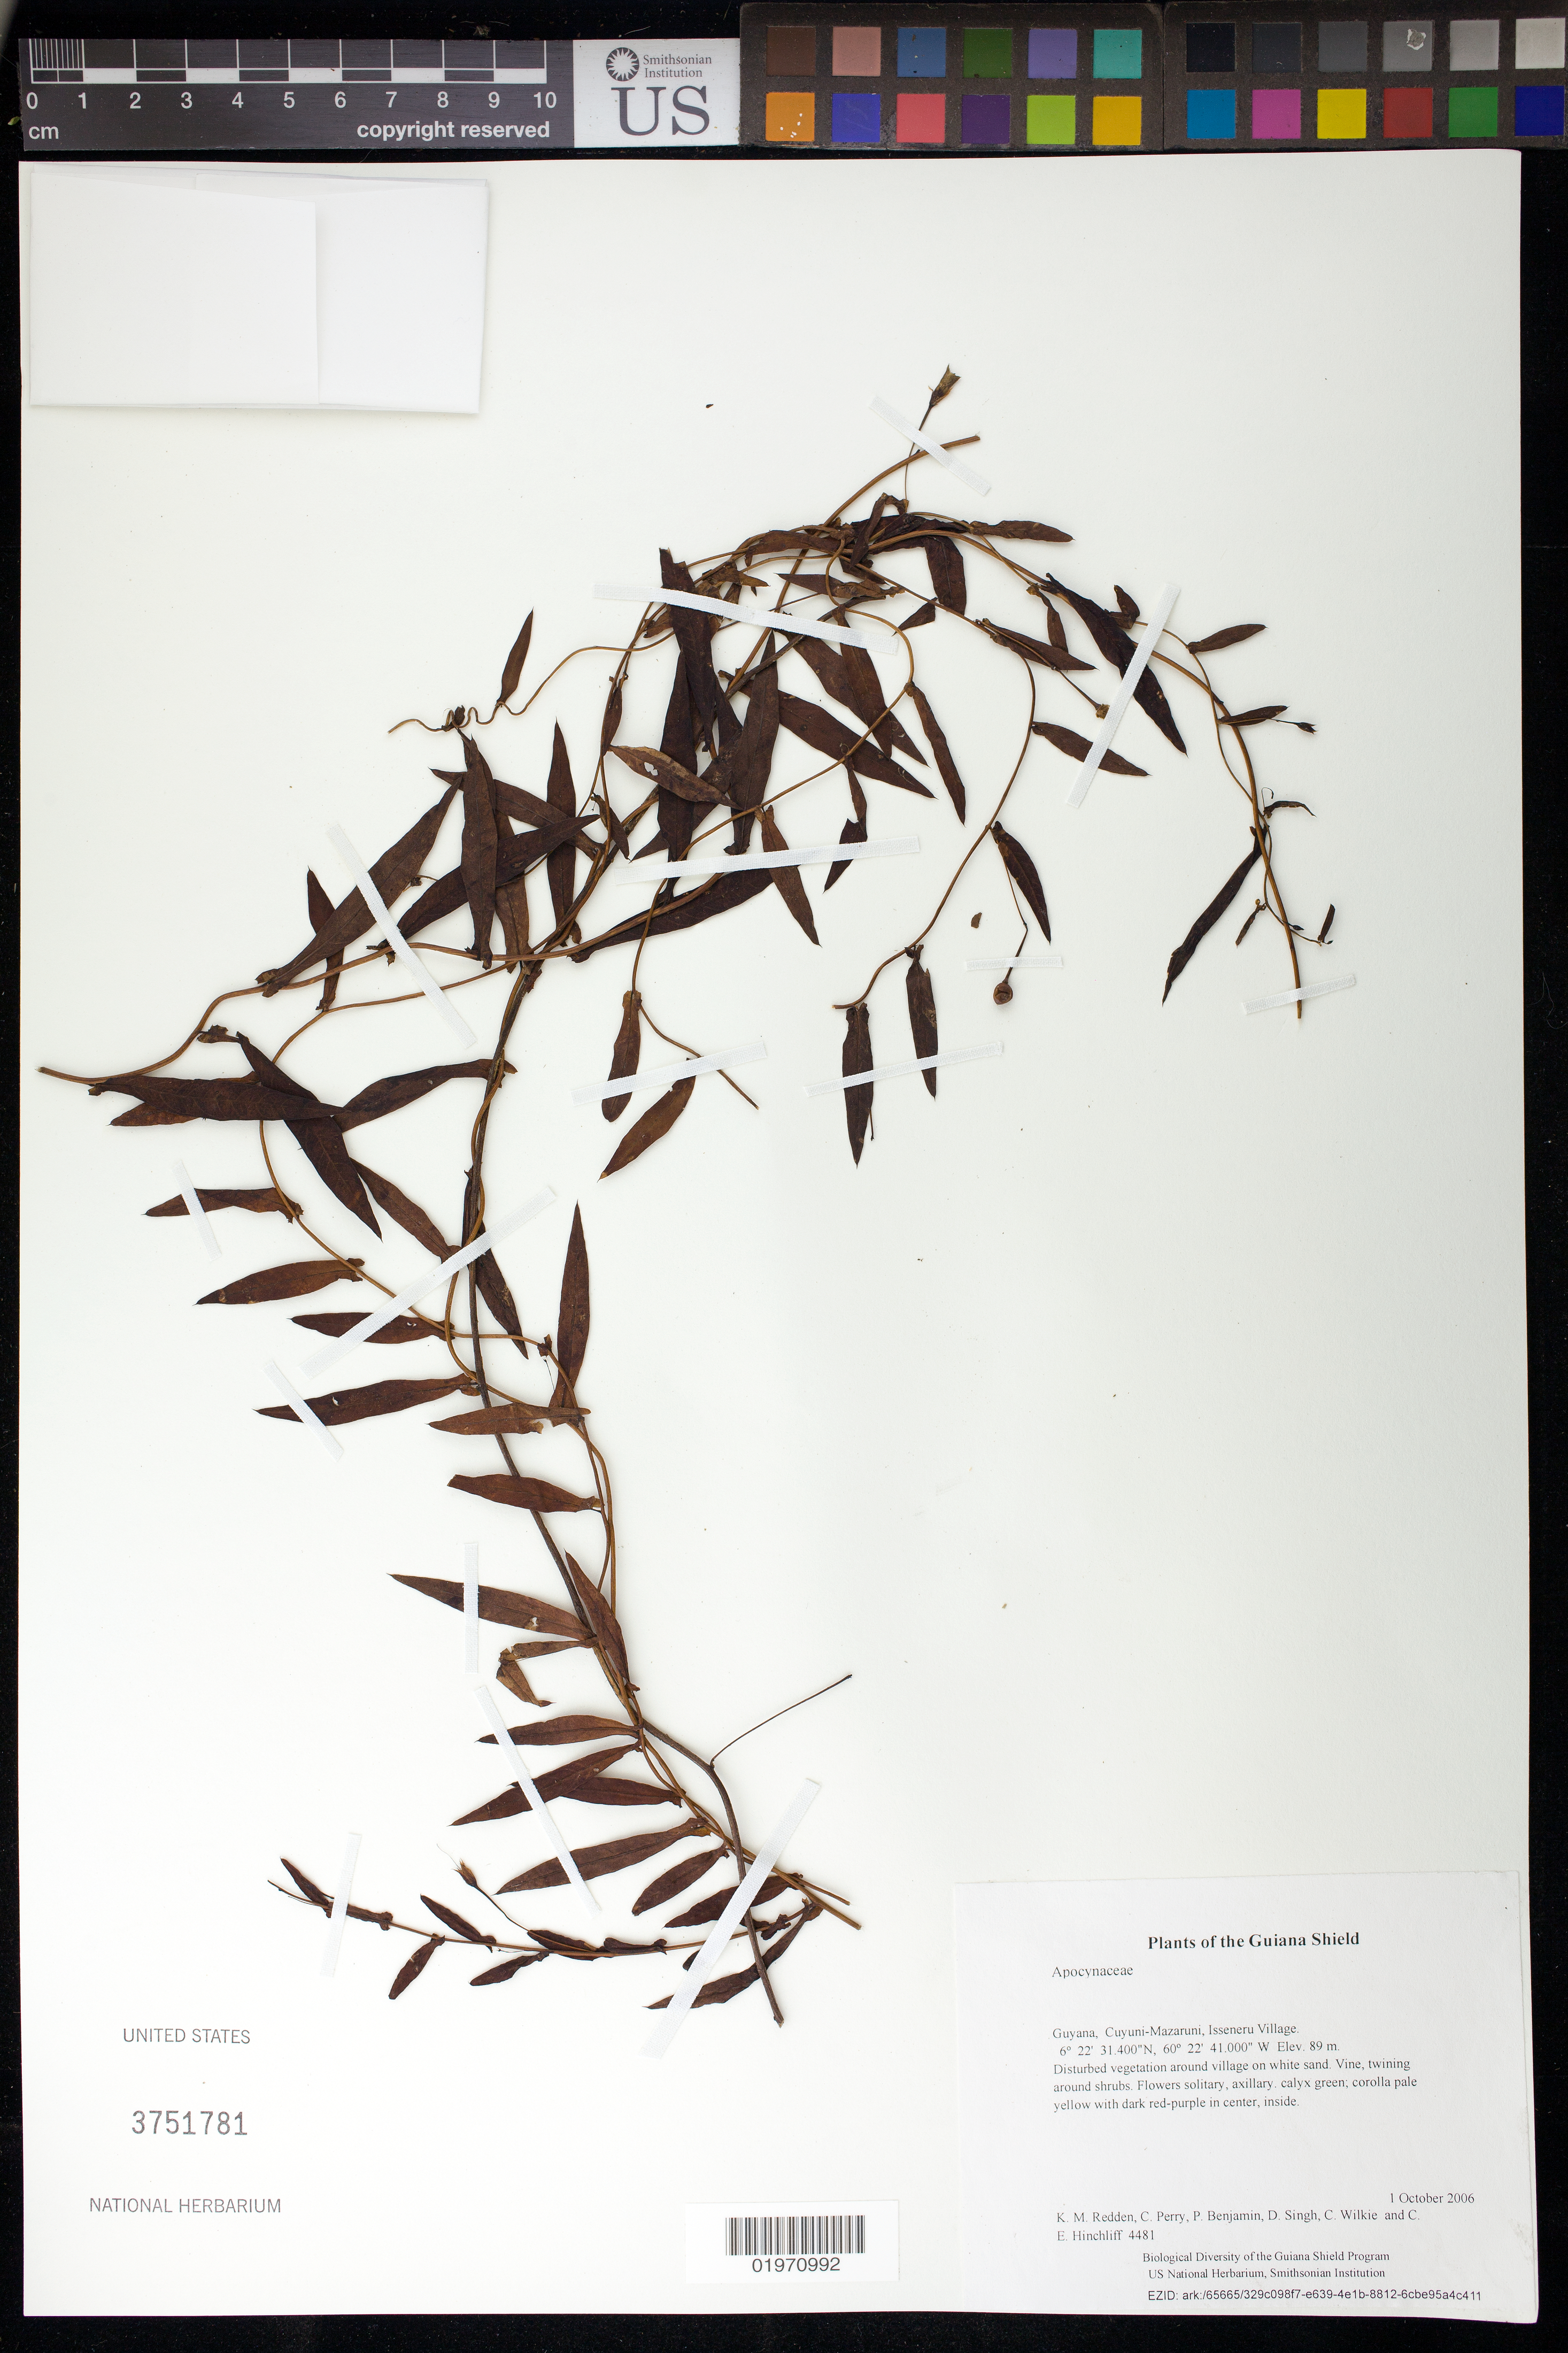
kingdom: Plantae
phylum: Tracheophyta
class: Magnoliopsida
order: Gentianales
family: Apocynaceae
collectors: K. M. Redden, C. Perry, P. Benjamin, D. Singh, C. Wilkie & C. E. Hinchliff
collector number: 4481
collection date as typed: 1 October 2006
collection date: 2006-10-01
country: Guyana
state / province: Cuyuni-Mazaruni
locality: Isseneru Village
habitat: Disturbed vegetation around village on white sand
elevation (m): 89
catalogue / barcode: US 3751781